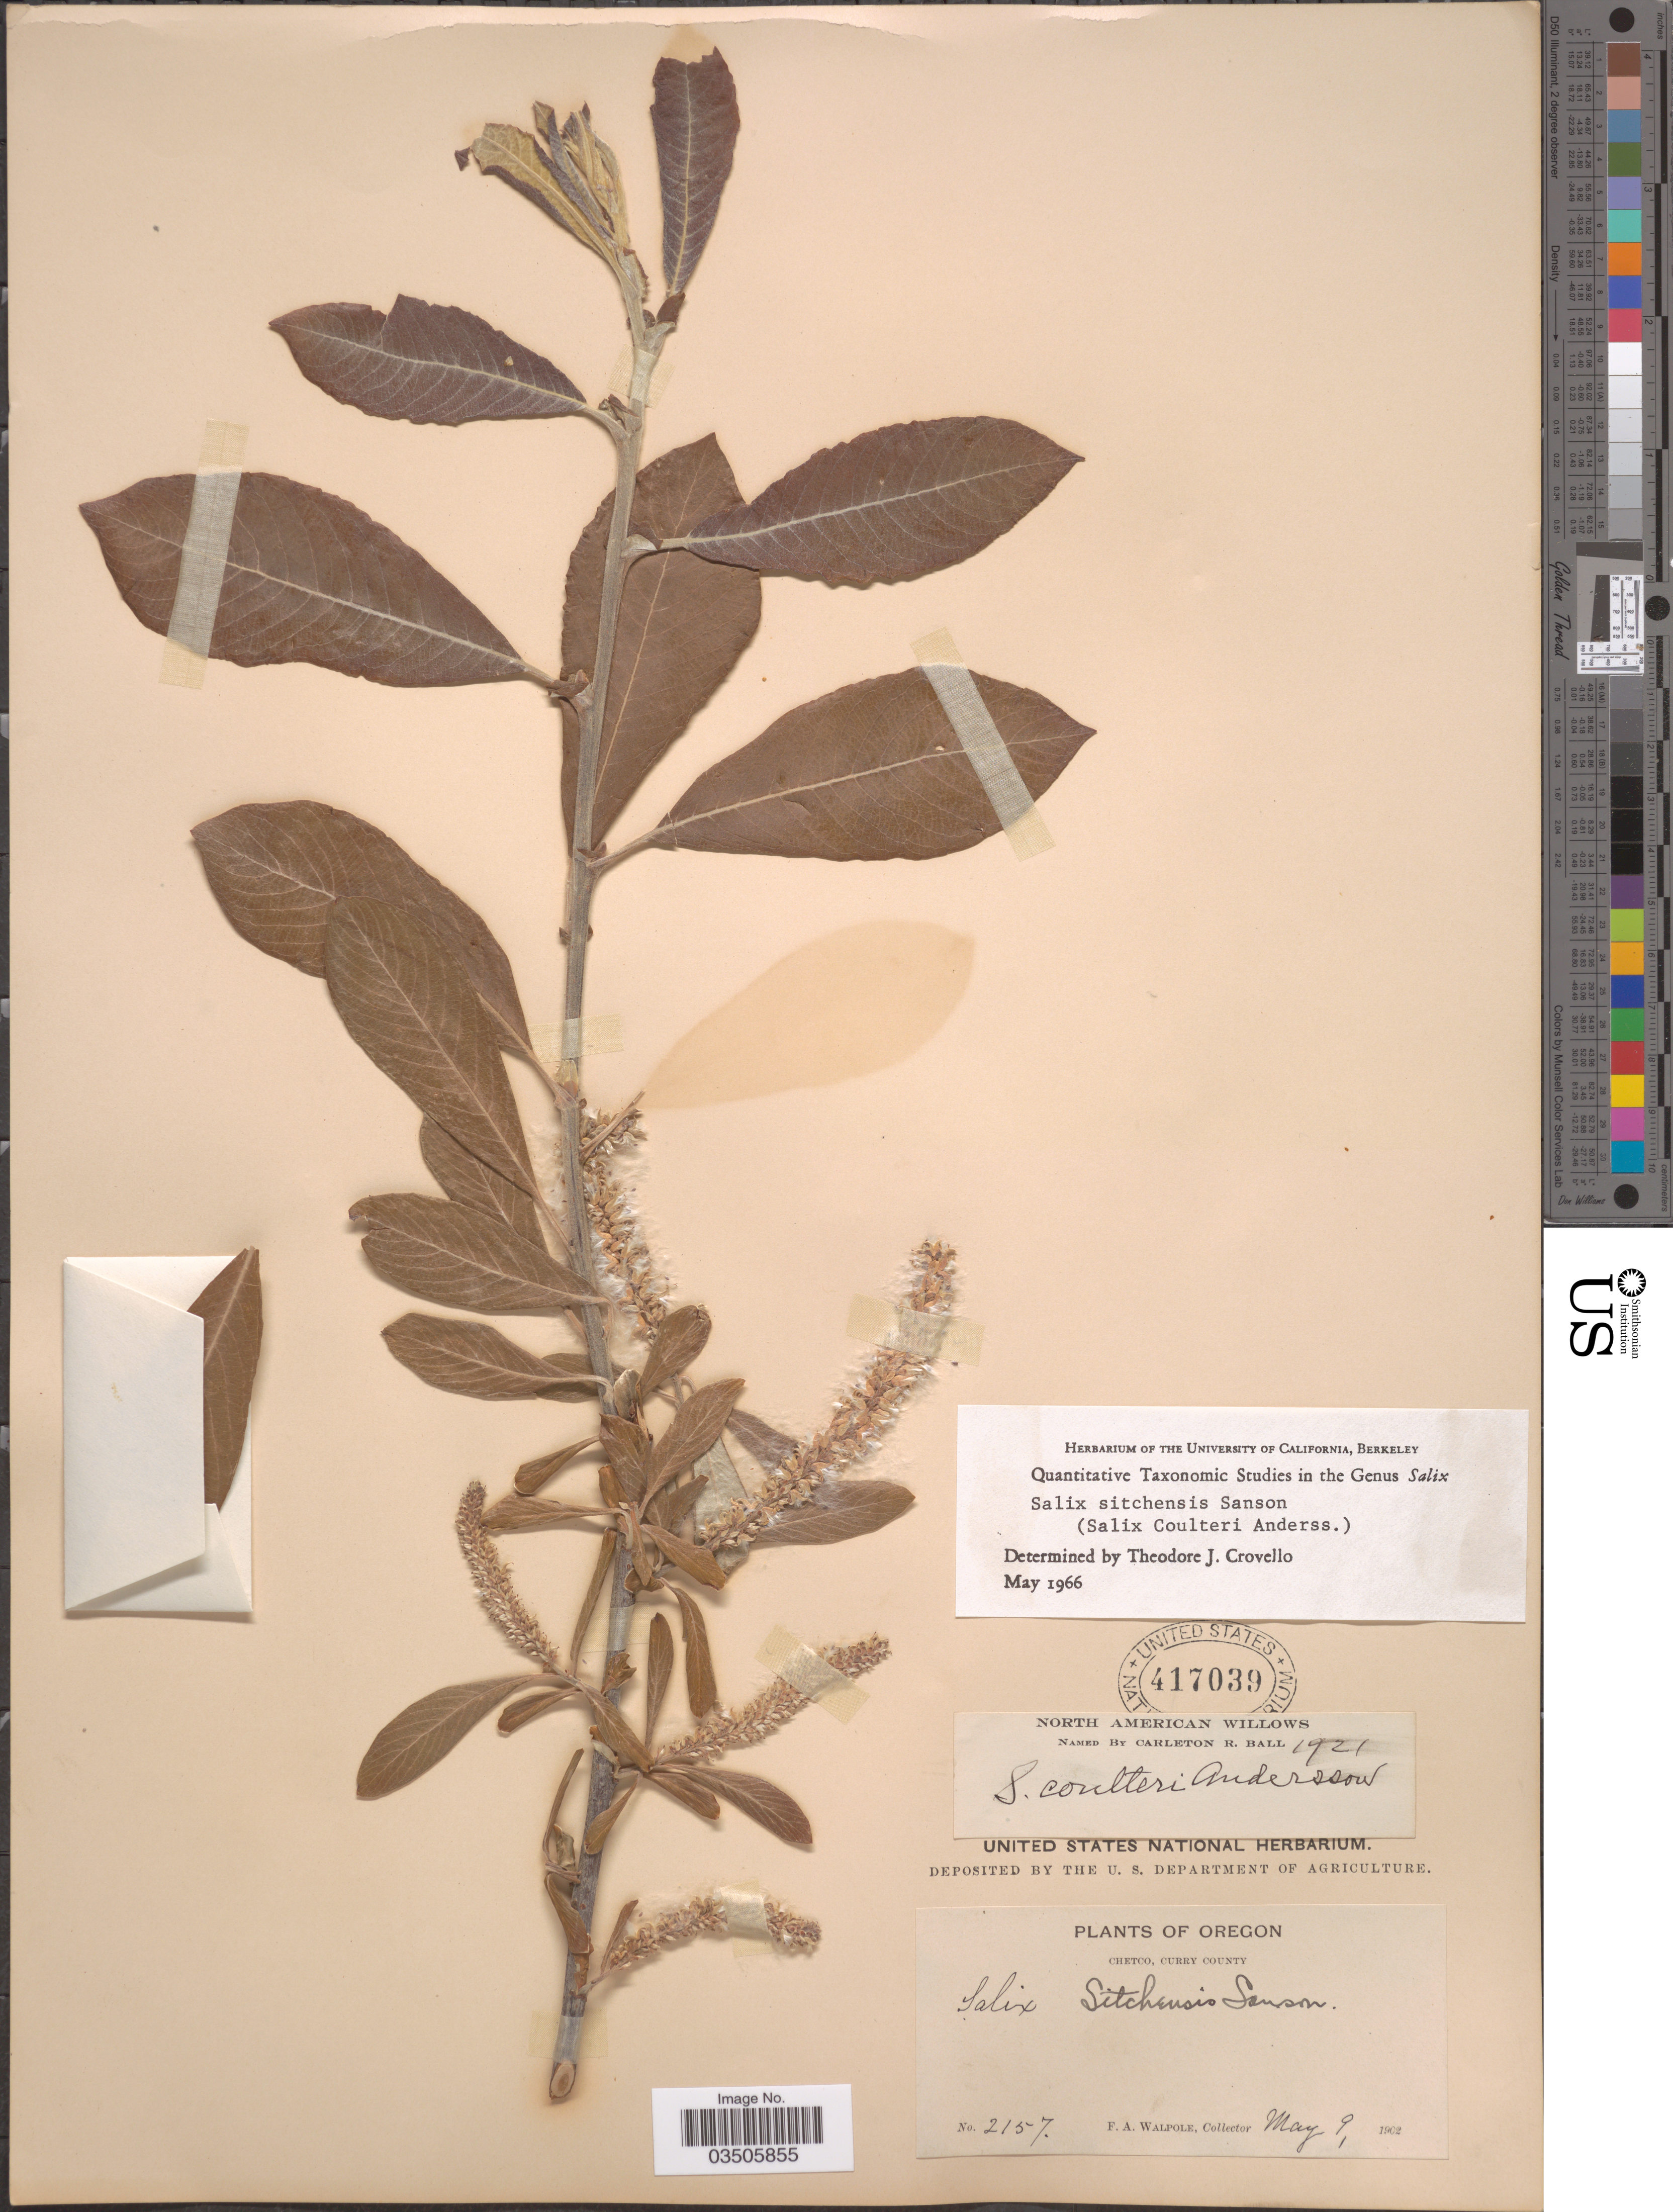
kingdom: Plantae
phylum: Tracheophyta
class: Magnoliopsida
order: Malpighiales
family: Salicaceae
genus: Salix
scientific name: Salix sitchensis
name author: Sanson ex Bong.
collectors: F. Walpole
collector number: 2157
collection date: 1902-05-09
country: United States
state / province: Oregon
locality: Chetco, Curry County.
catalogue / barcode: US 417039